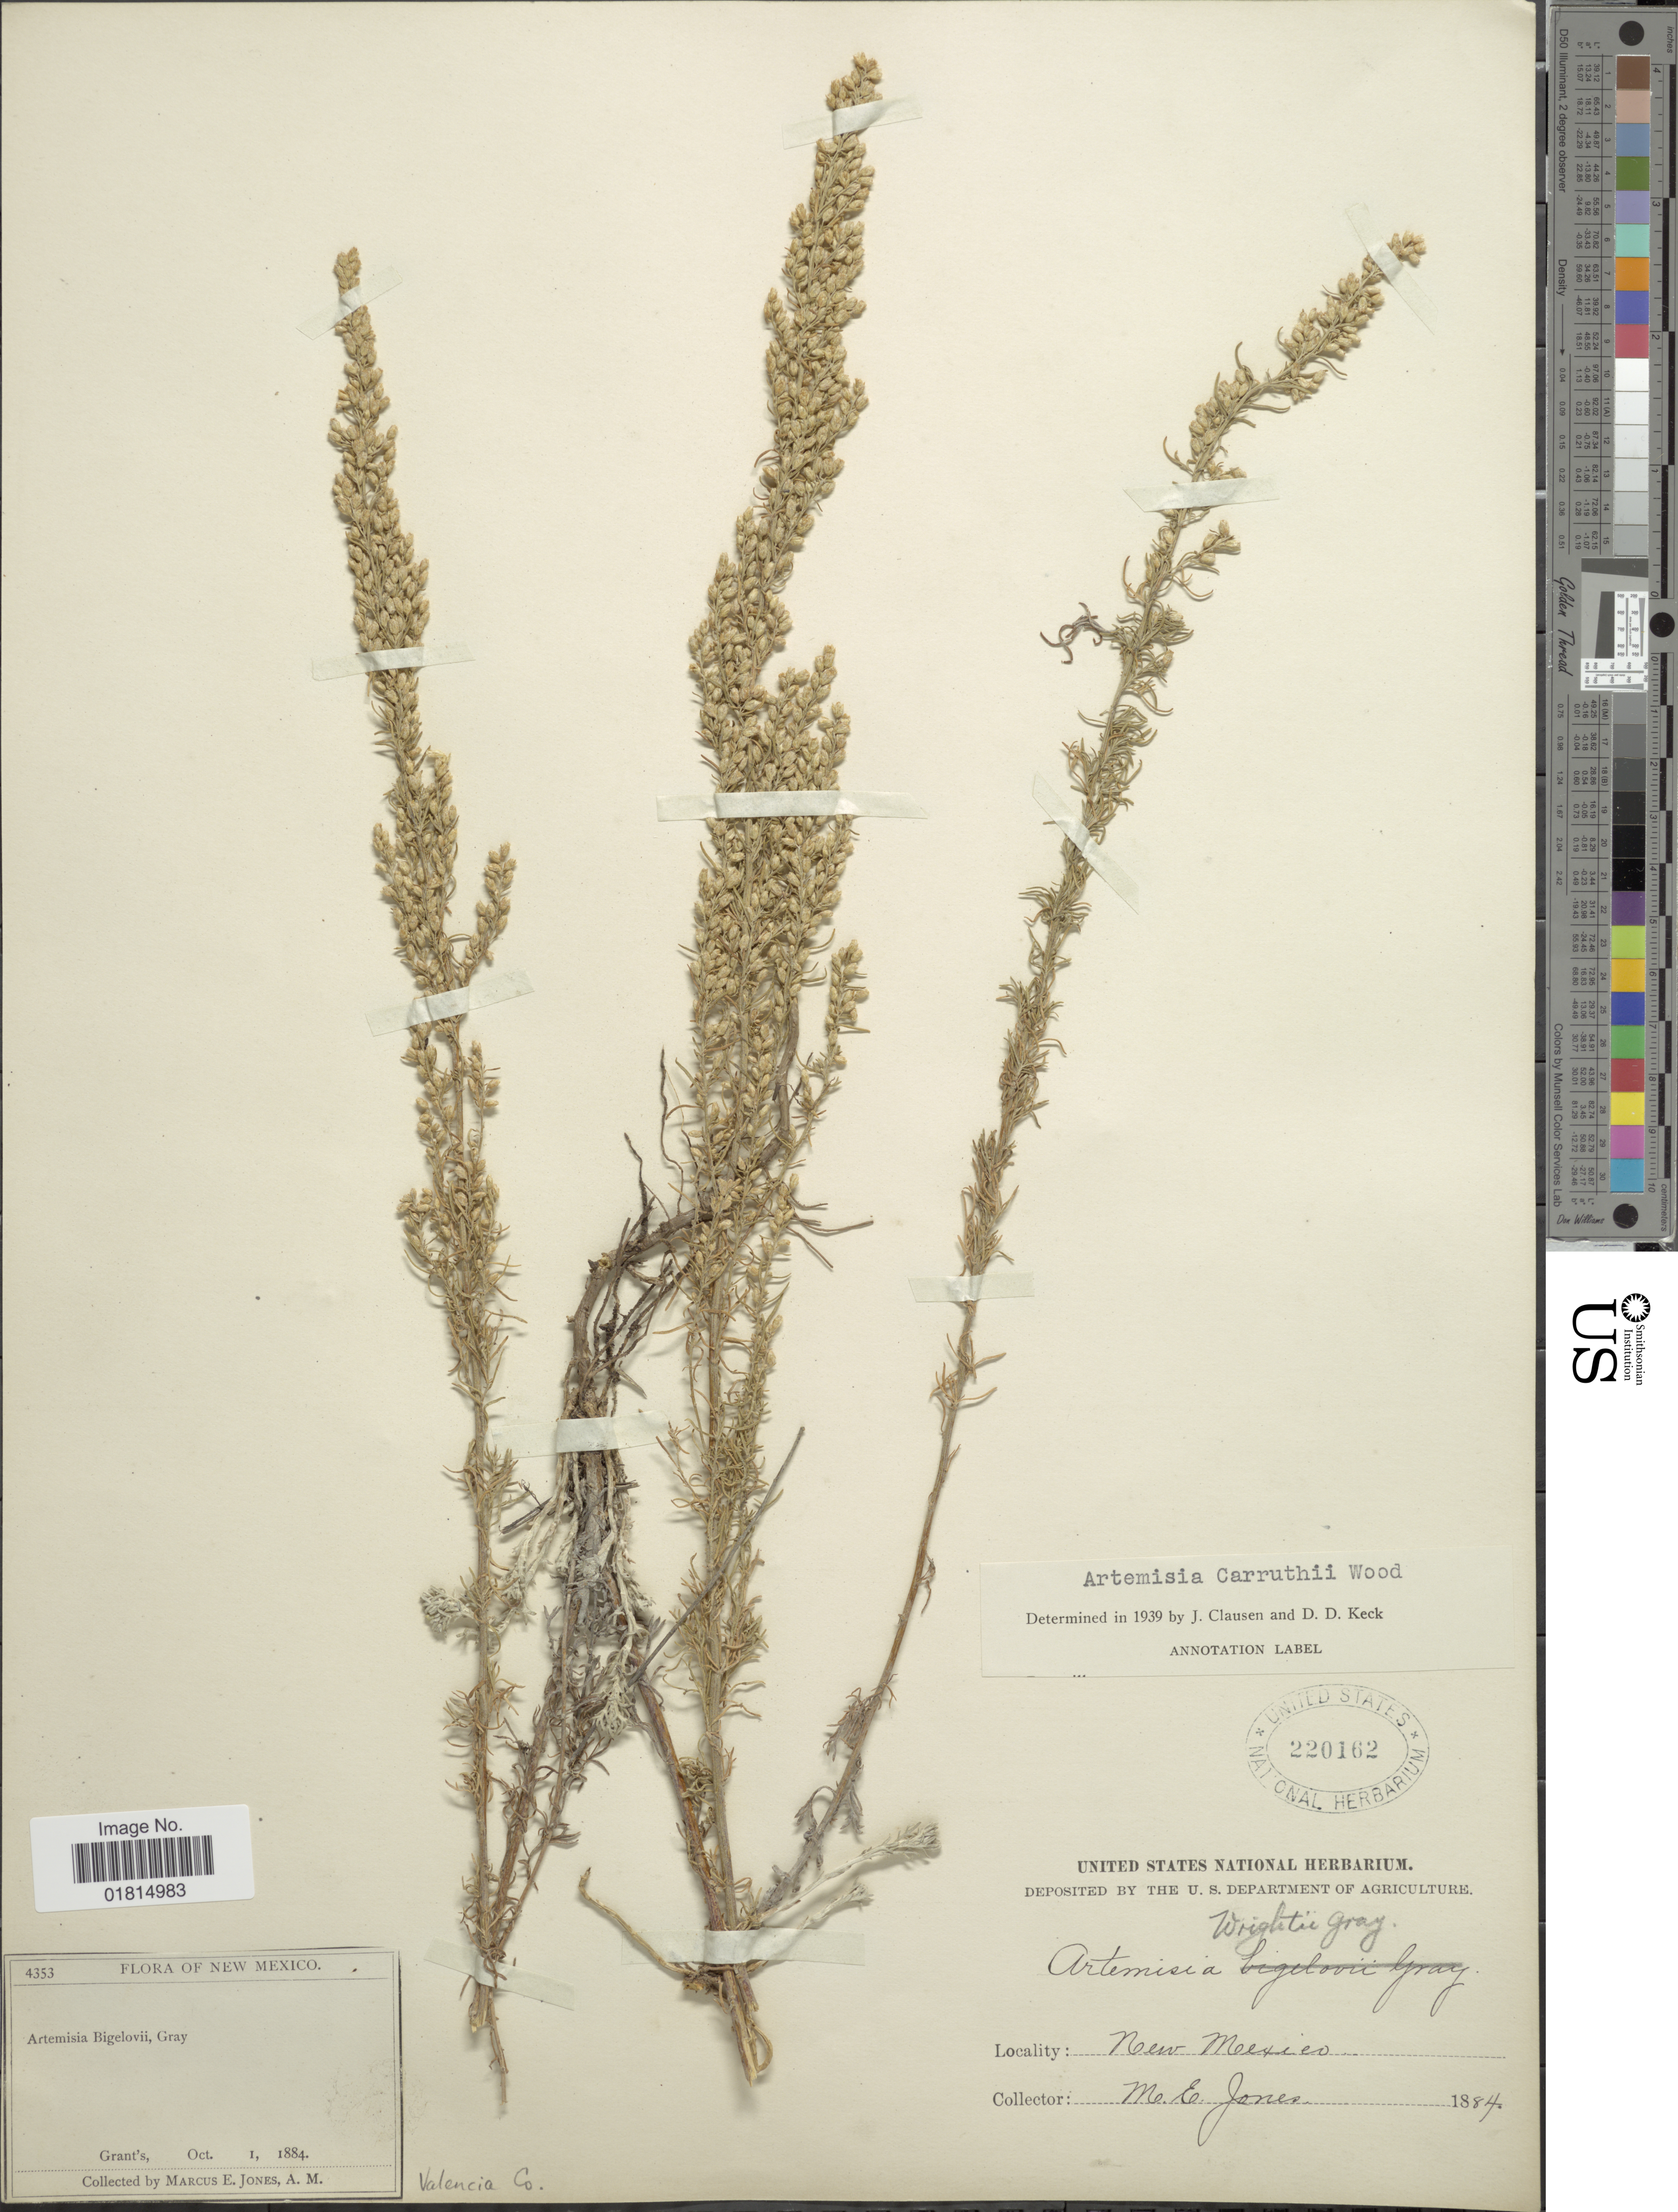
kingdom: Plantae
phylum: Tracheophyta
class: Magnoliopsida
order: Asterales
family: Asteraceae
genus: Artemisia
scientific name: Artemisia carruthii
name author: Alph. Wood ex Carruth.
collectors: M. E. Jones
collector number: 4353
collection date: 1884-10-01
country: United States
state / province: New Mexico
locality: Grant's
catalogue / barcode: US 220162